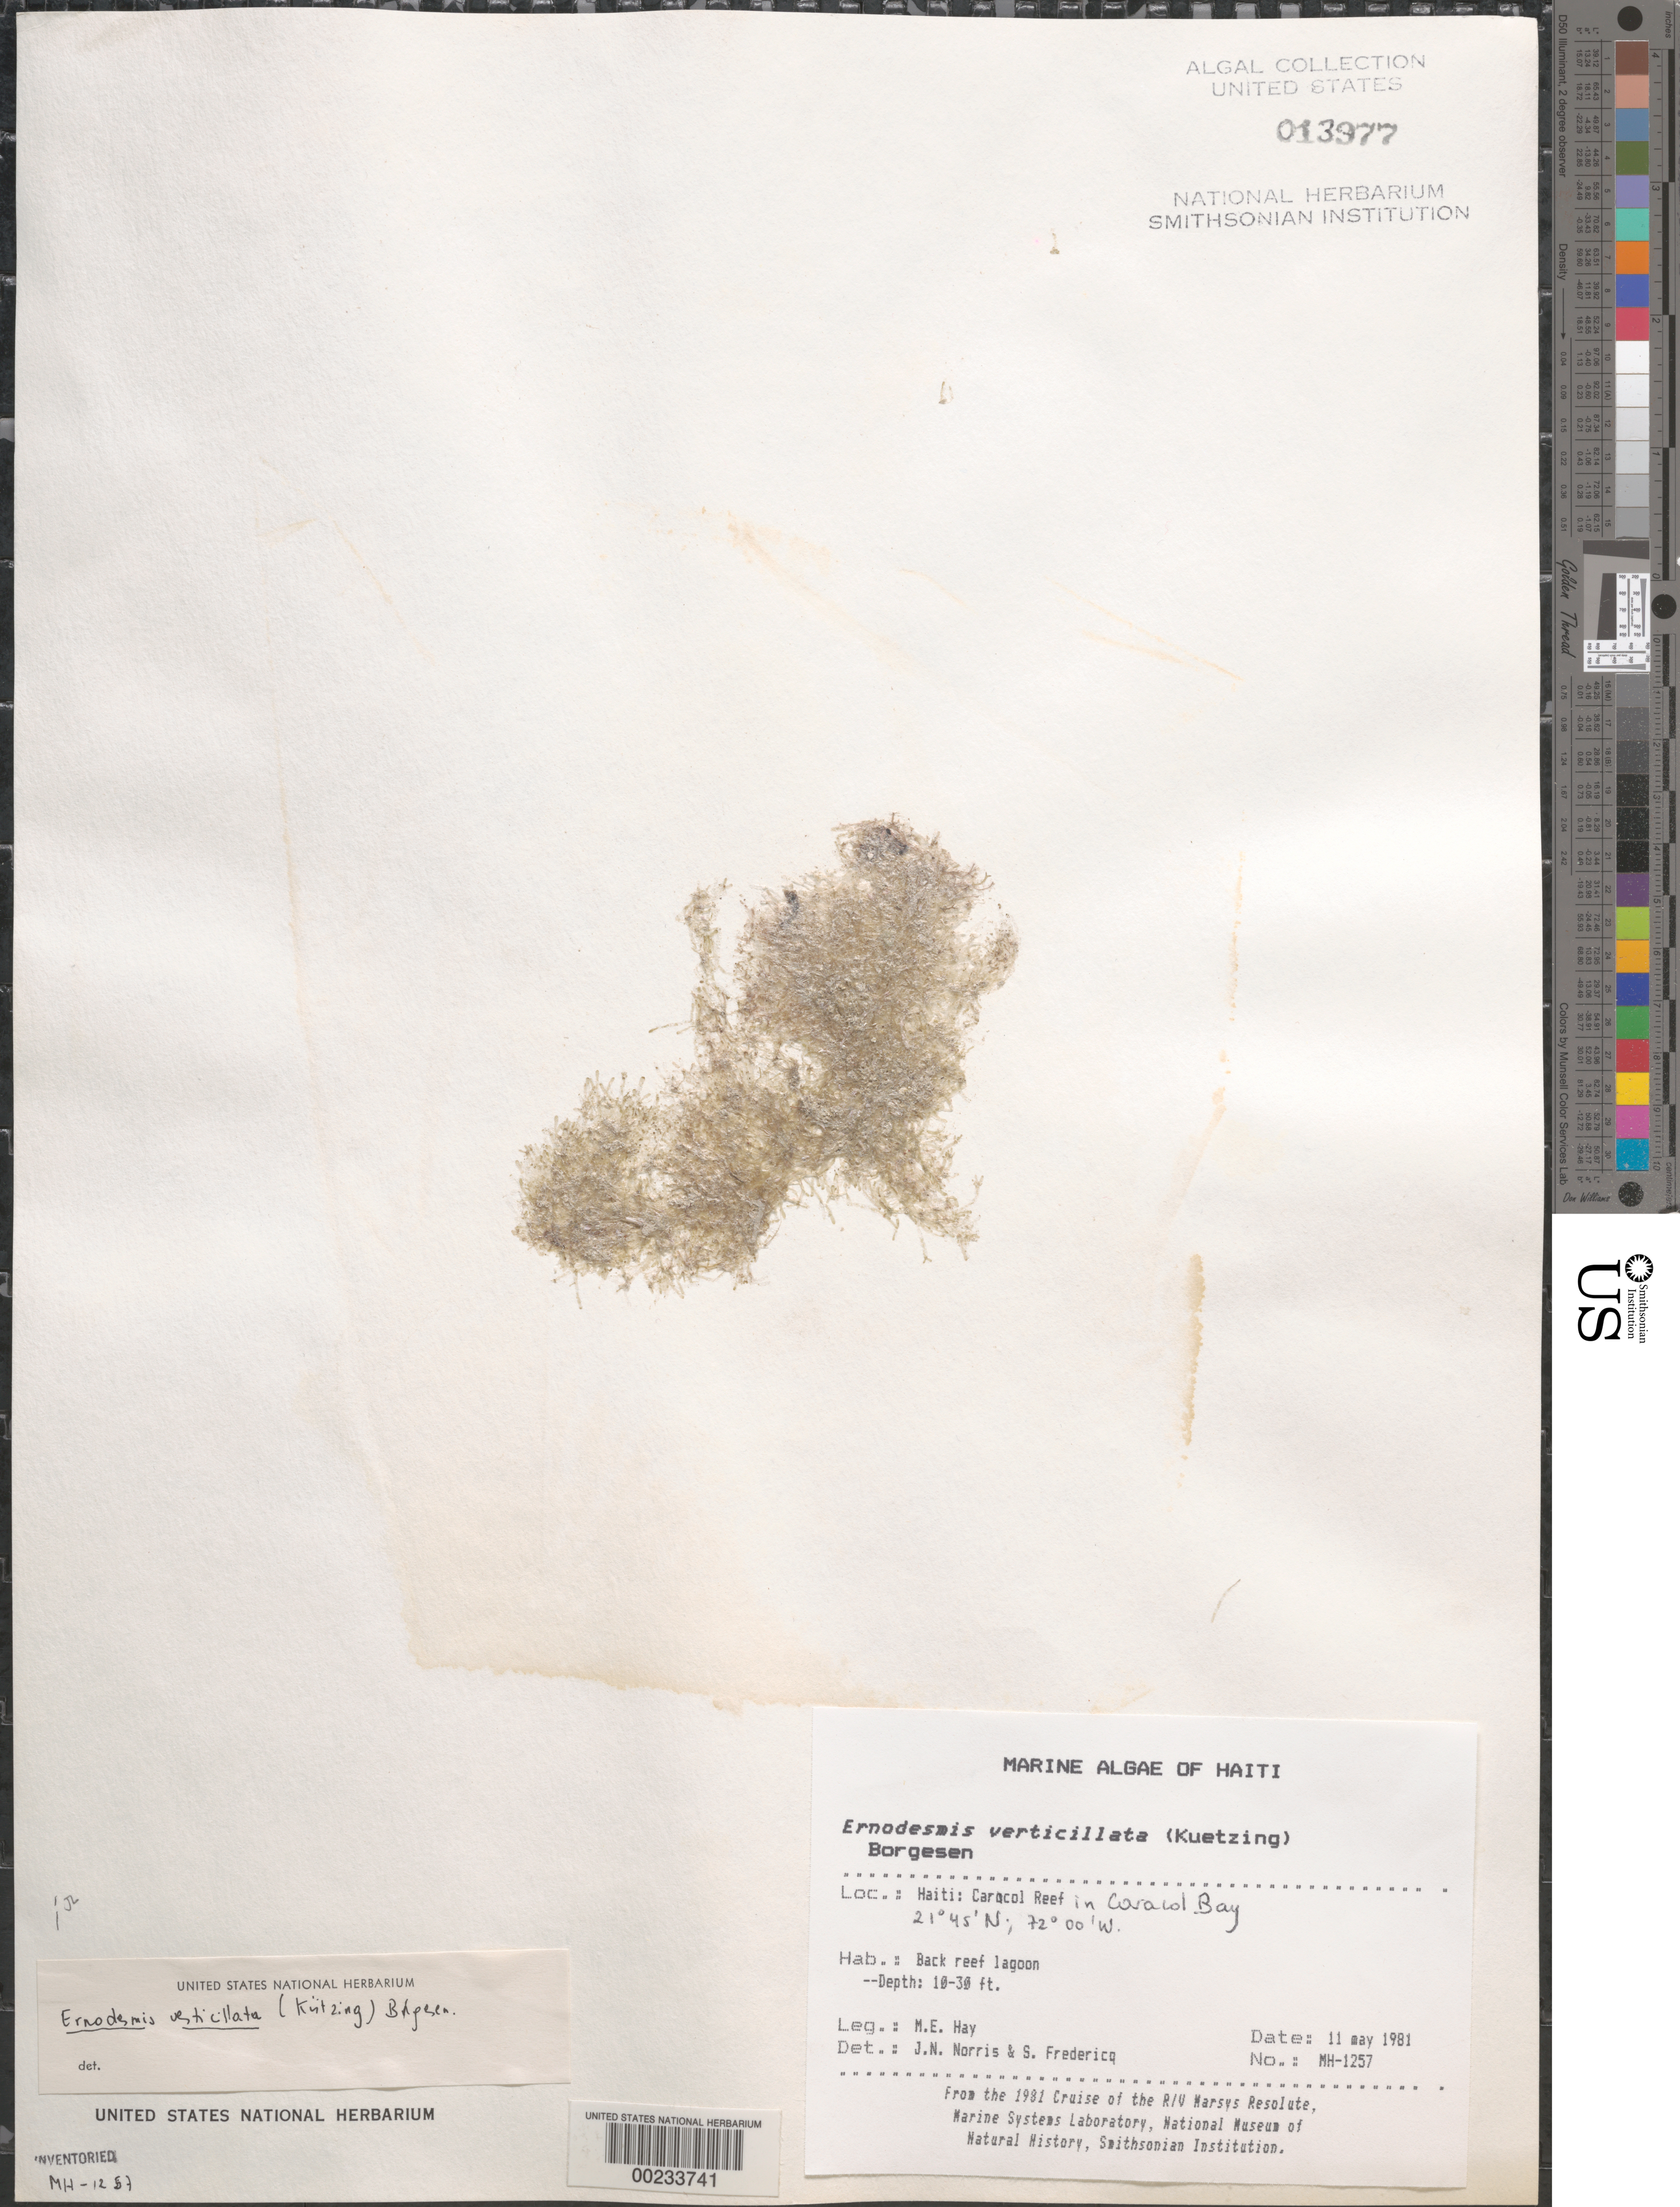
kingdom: Plantae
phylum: Chlorophyta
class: Ulvophyceae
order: Siphonocladales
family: Siphonocladaceae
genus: Ernodesmis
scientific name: Ernodesmis verticillata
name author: (Kütz.) Børgesen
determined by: Norris, J. N.; Fredericq, S.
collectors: M. E. Hay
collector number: MEH-1257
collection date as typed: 11 May 1981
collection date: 1981-05-11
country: Haiti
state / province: Nord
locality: Caracol Reef, Caracol Bay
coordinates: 21 45'N, 72 00'W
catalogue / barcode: US 13977